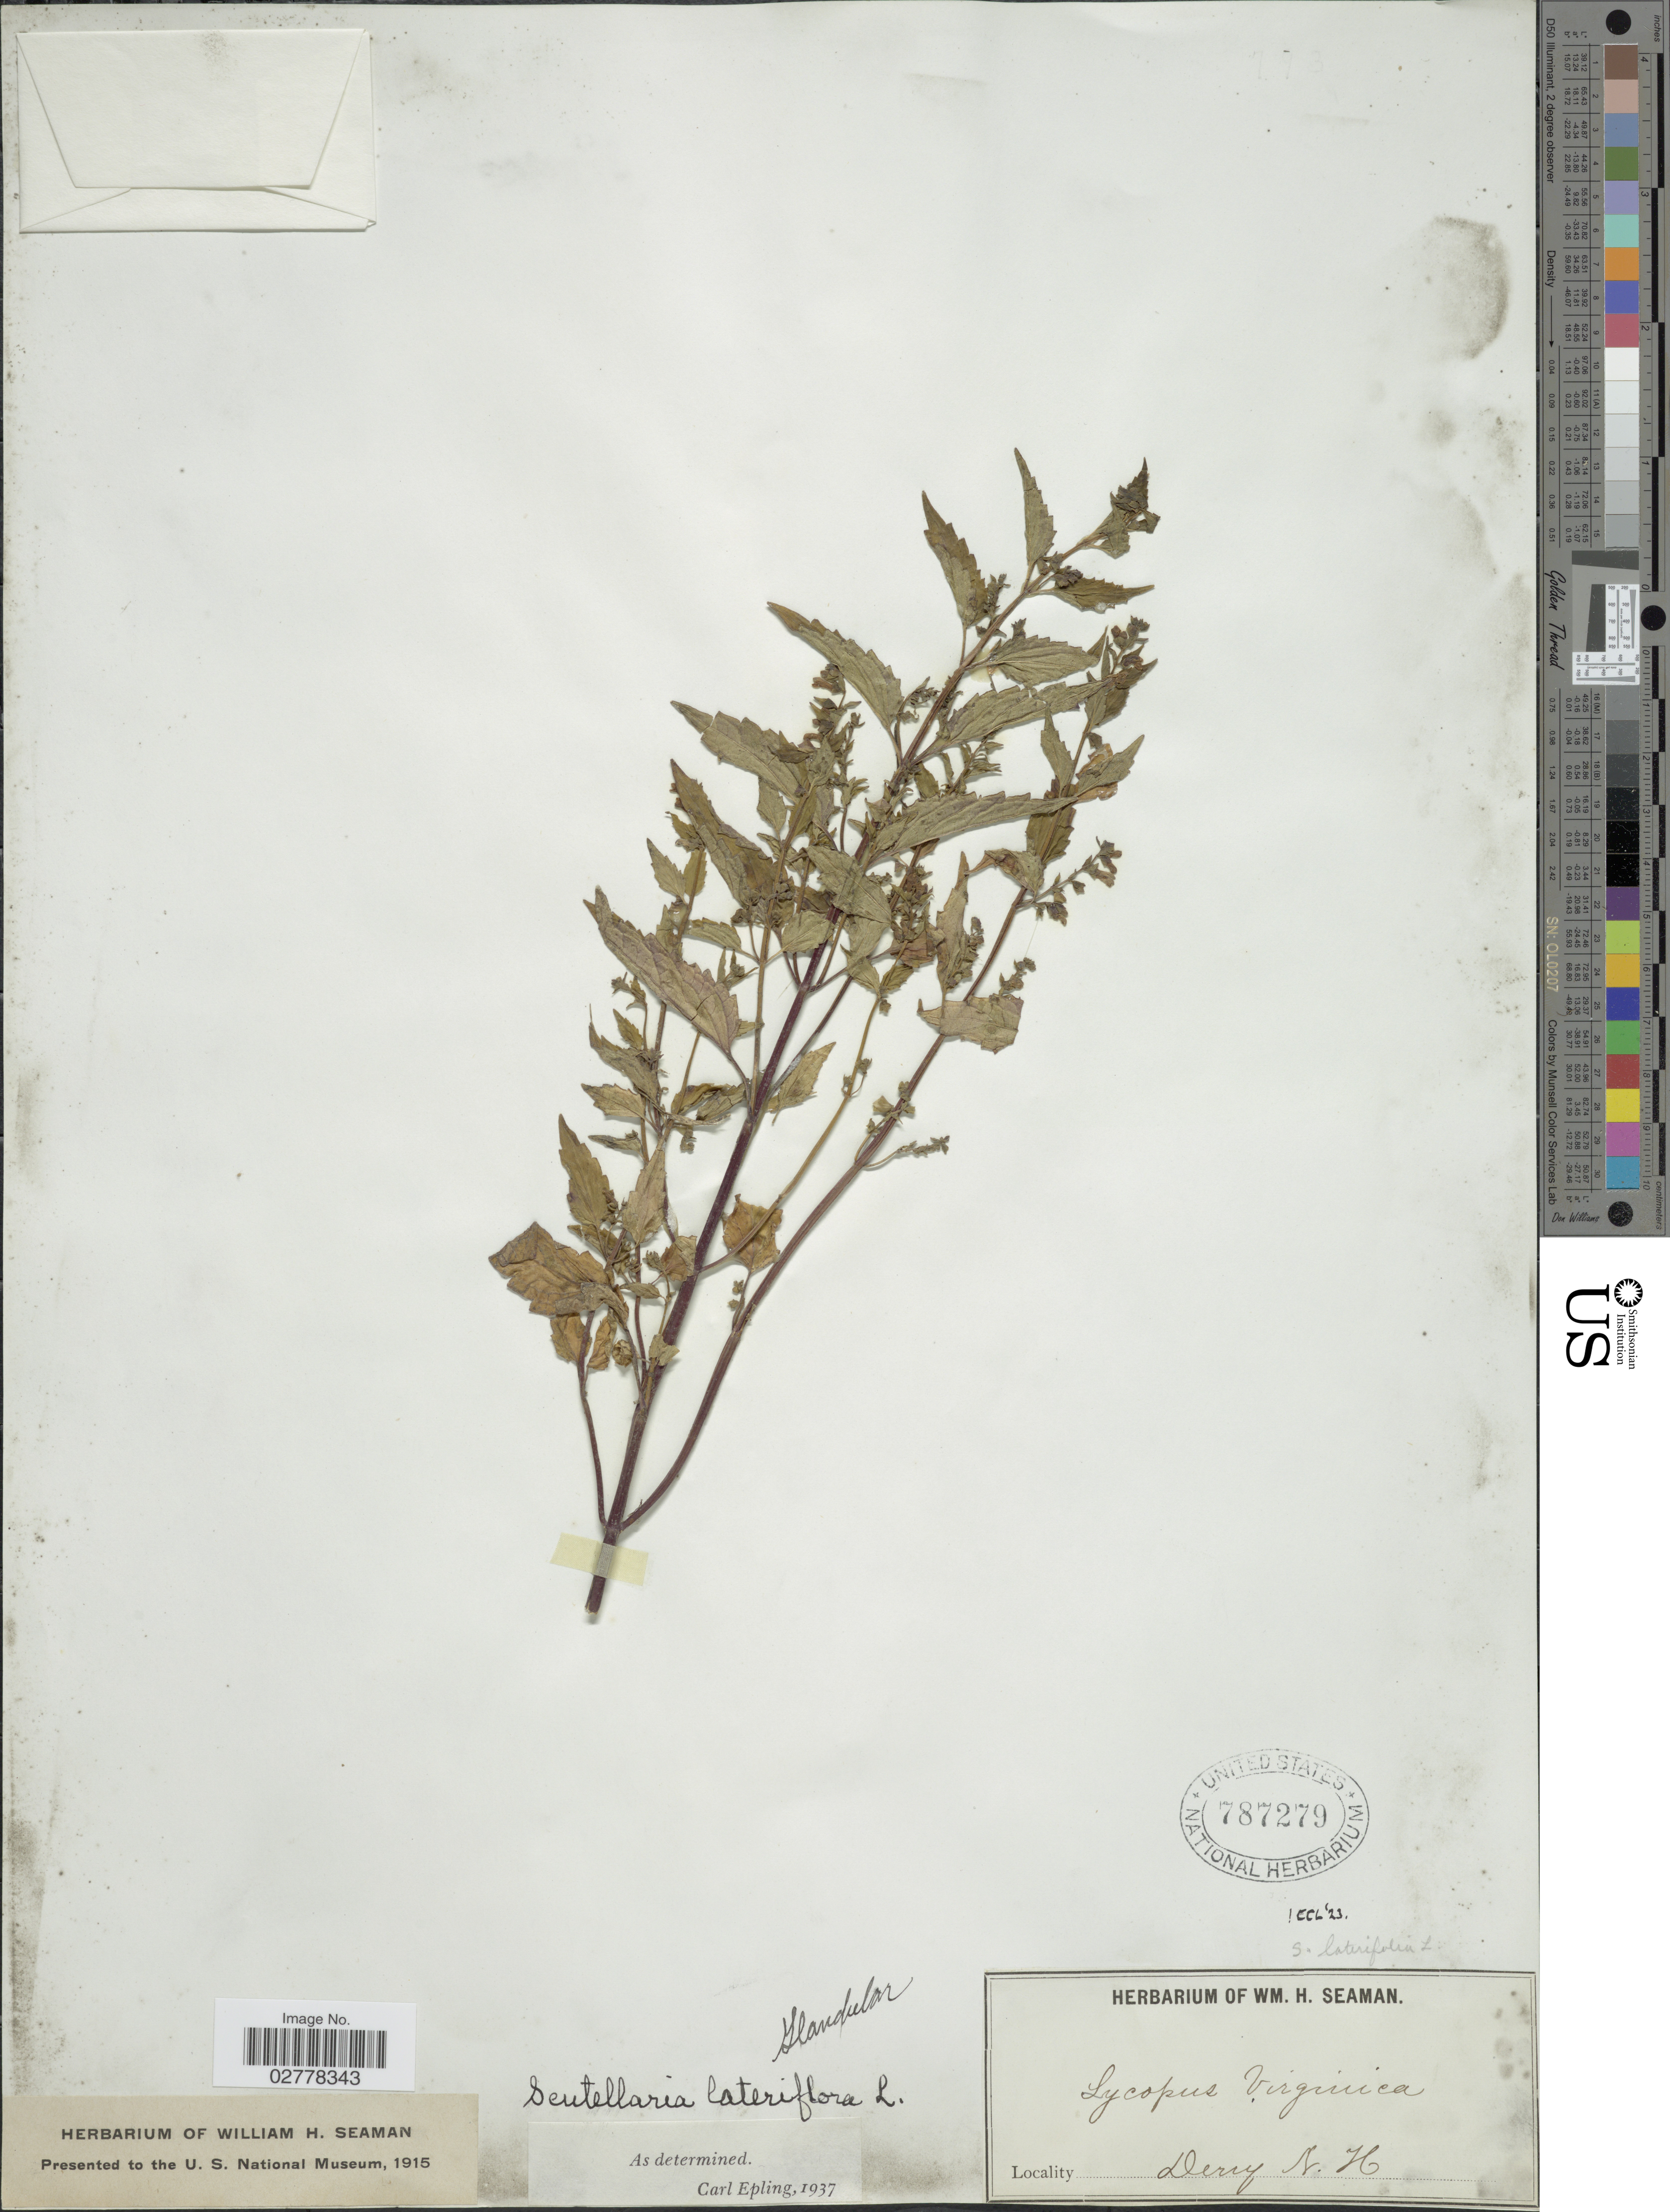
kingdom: Plantae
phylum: Tracheophyta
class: Magnoliopsida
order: Lamiales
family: Lamiaceae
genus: Scutellaria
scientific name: Scutellaria lateriflora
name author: L.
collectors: Ex herb. W. H. Seaman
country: United States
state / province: New Hampshire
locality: Derry.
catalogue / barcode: US 787279